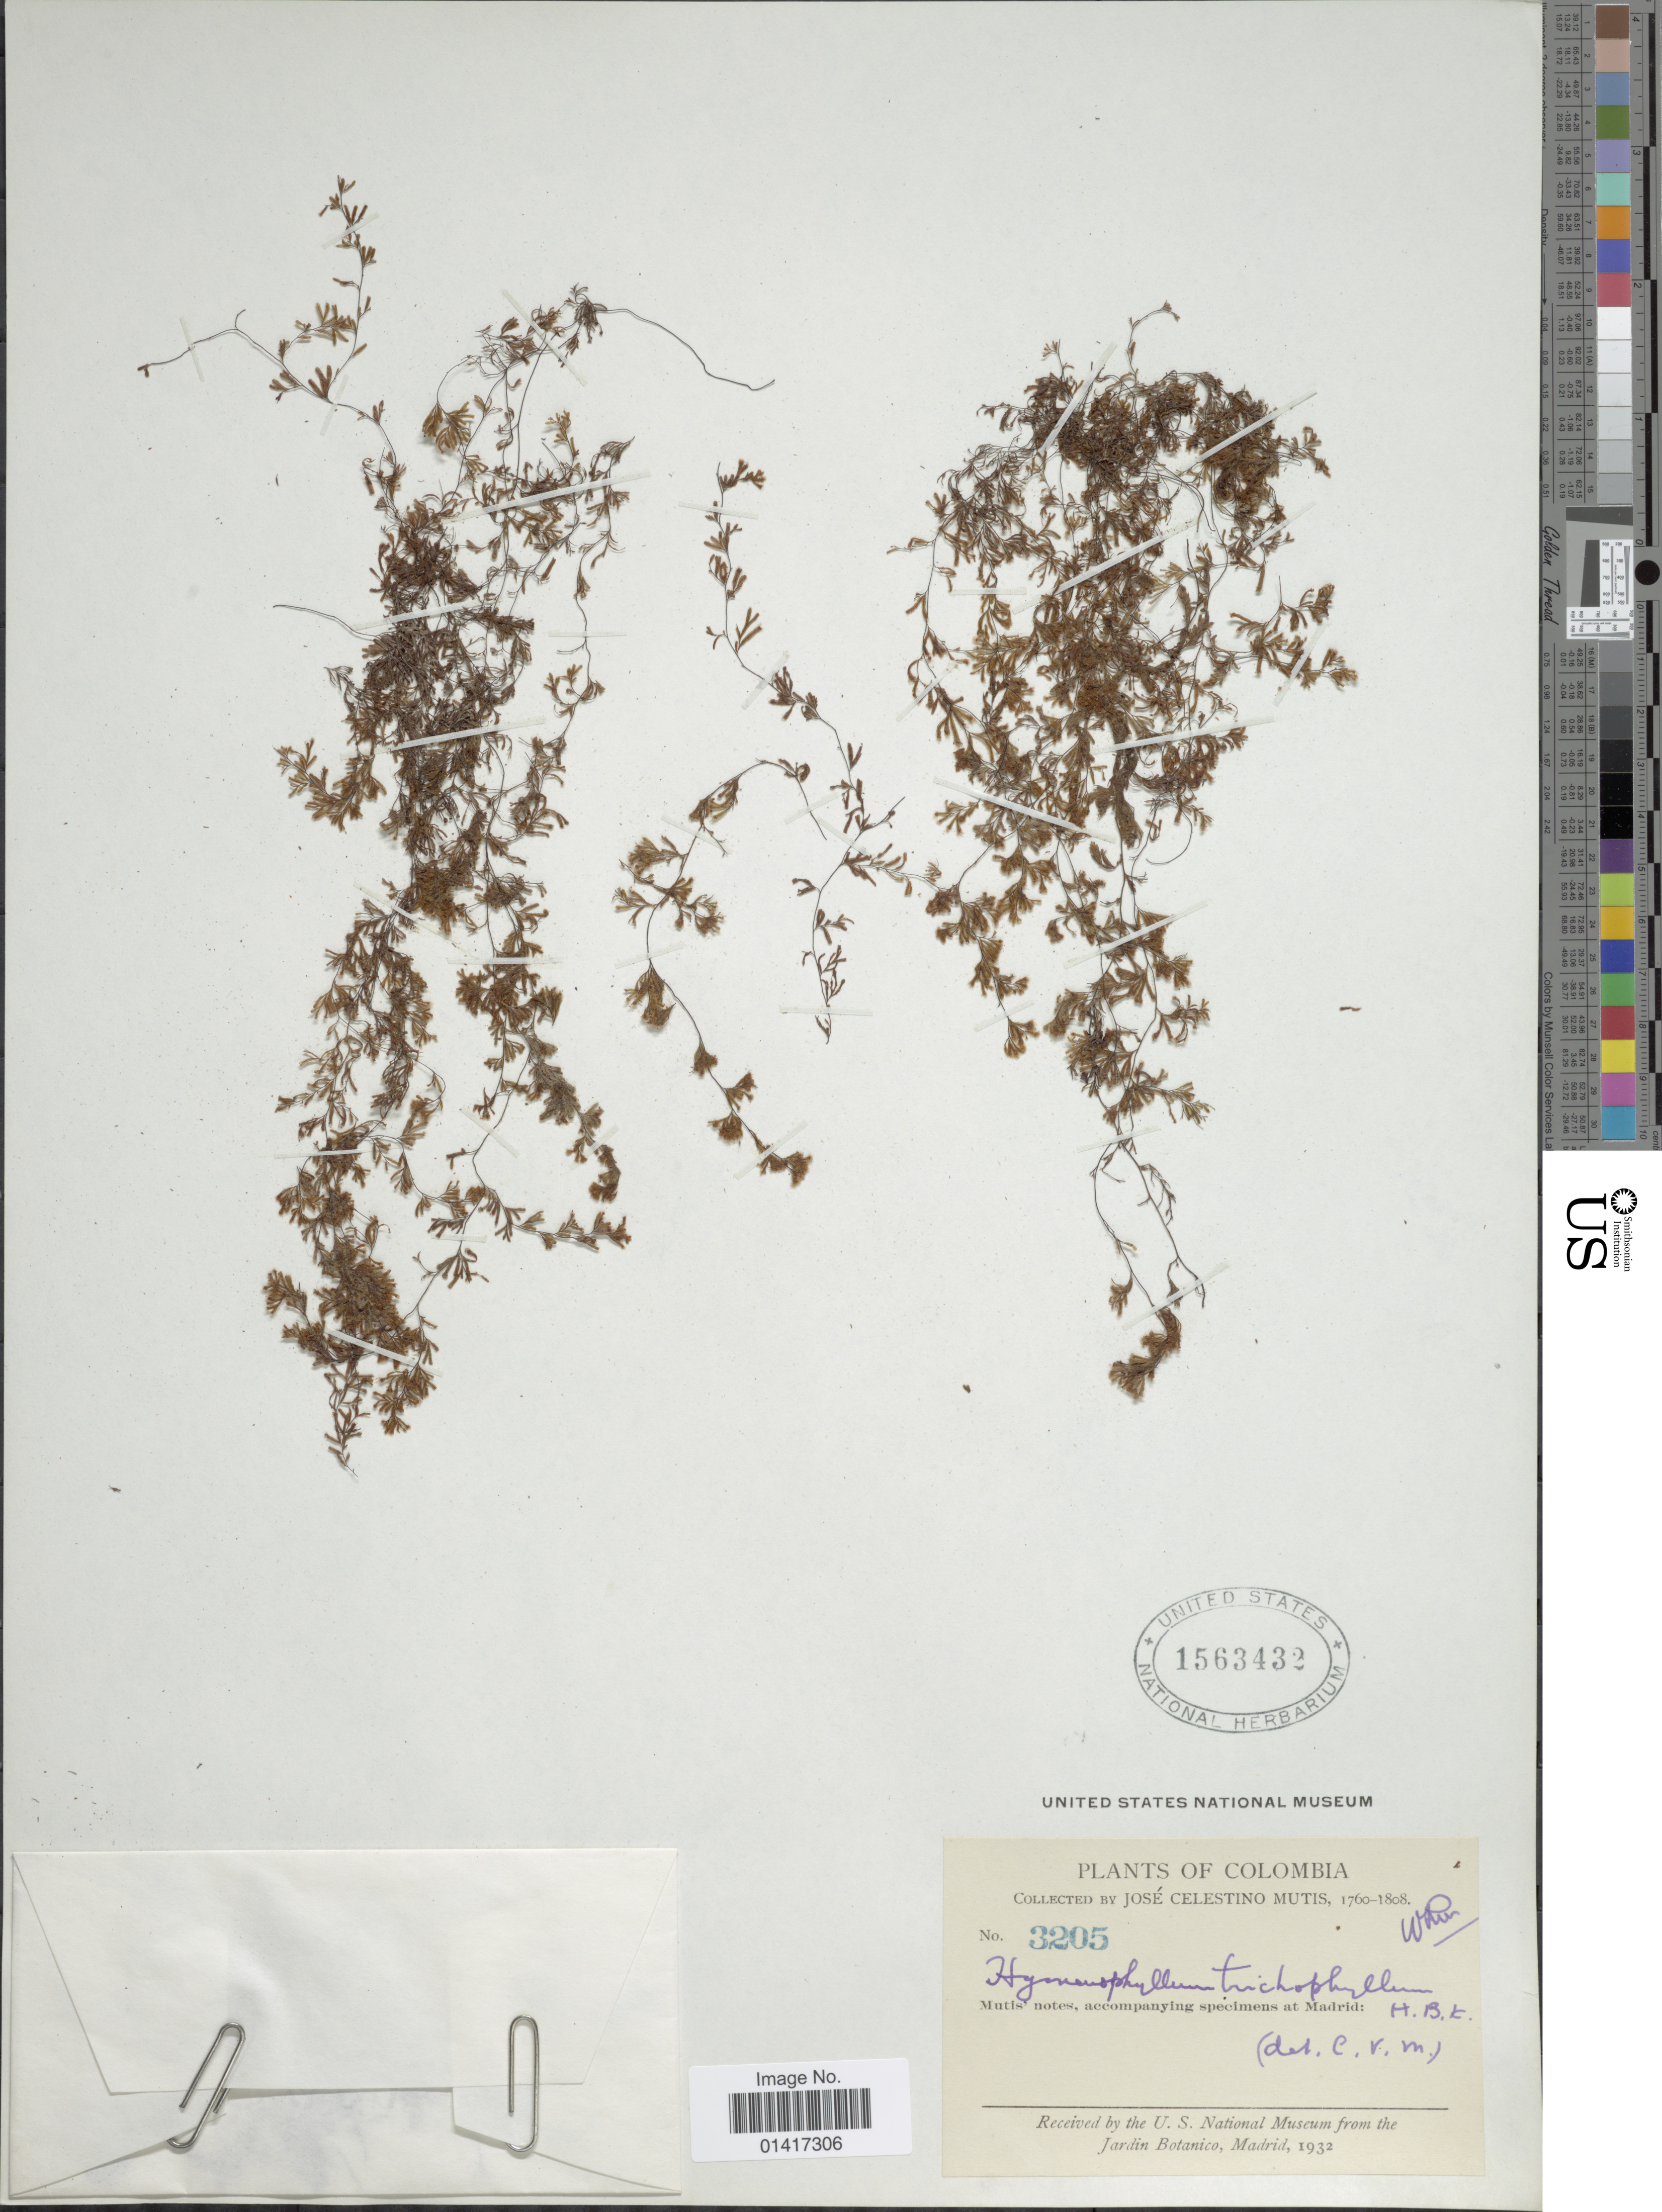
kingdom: Plantae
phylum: Tracheophyta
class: Polypodiopsida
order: Hymenophyllales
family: Hymenophyllaceae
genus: Hymenophyllum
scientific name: Hymenophyllum trichophyllum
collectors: J. C. B. Mutis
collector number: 3205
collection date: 1760/1808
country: Colombia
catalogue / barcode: US 1563432